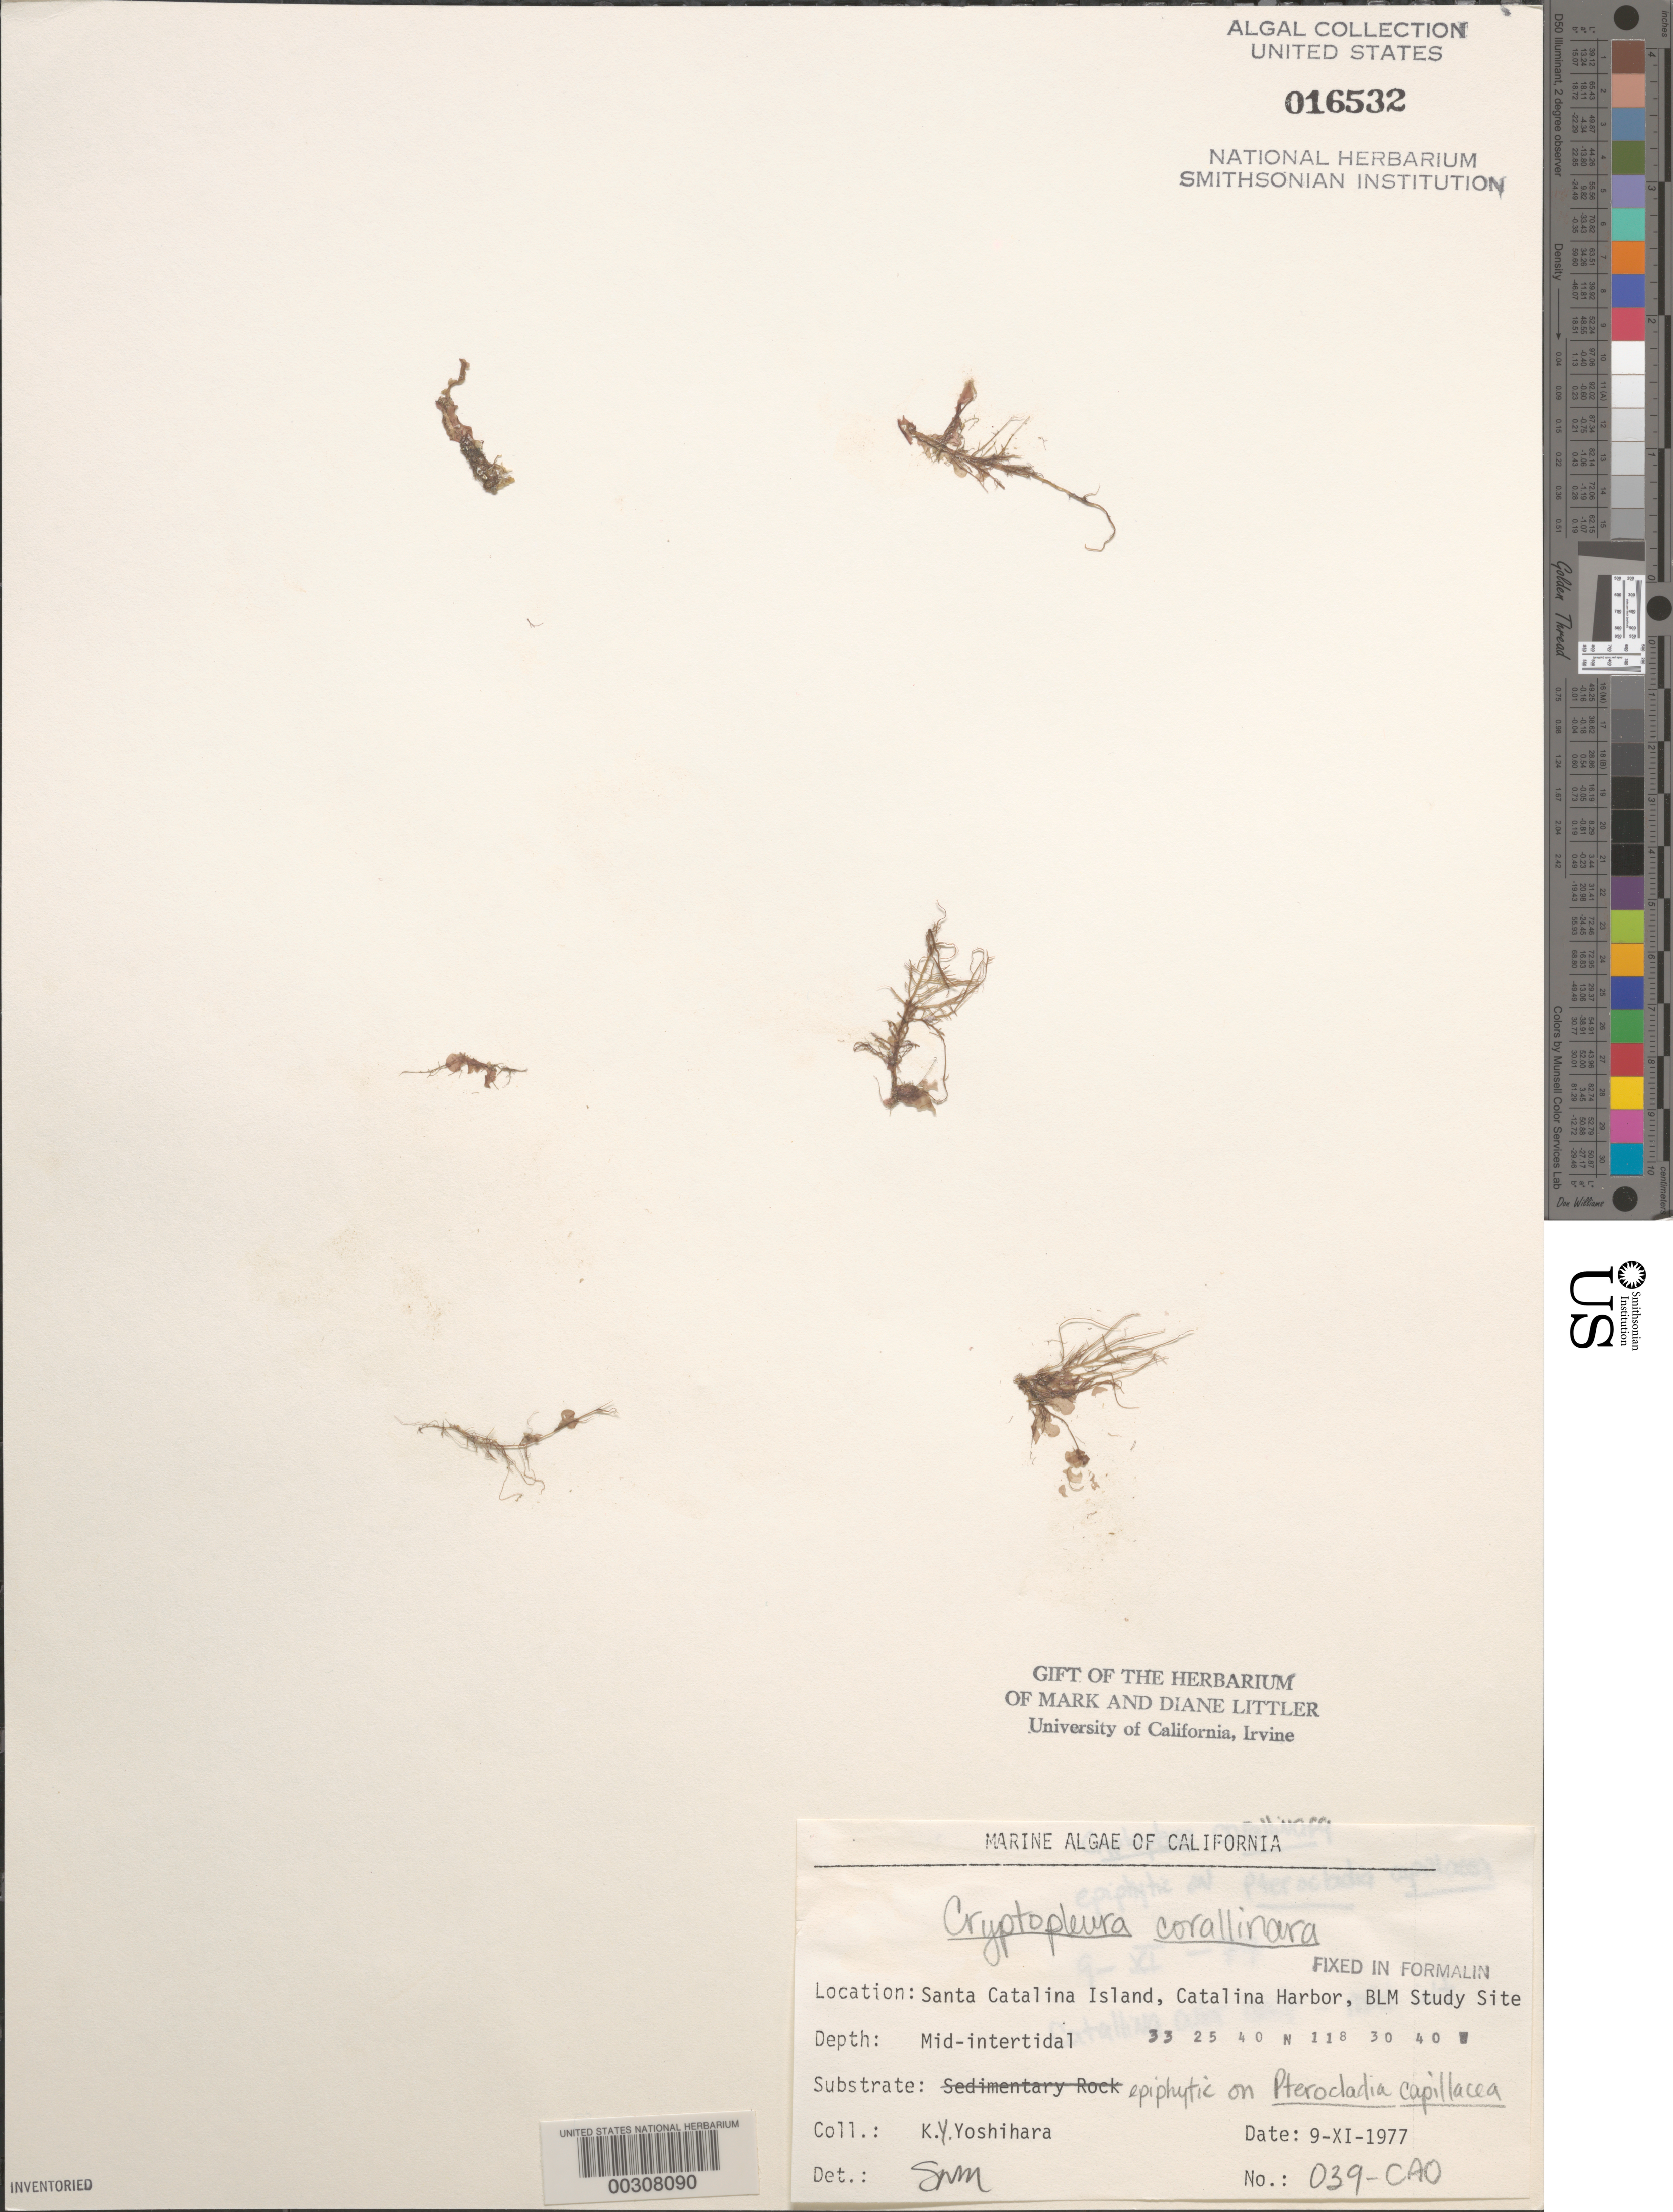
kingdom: Plantae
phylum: Rhodophyta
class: Florideophyceae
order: Ceramiales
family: Delesseriaceae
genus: Cryptopleura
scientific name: Cryptopleura corallinara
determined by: Murray, S. N.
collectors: K. Yoshihara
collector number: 039-cao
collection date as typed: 09 Nov 1977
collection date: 1977-11-09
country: United States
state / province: California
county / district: Los Angeles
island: Santa Catalina Island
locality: Catalina Harbor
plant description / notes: BLM-SOCALBIGHT Rocky Intertidal Survey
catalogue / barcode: US 16532